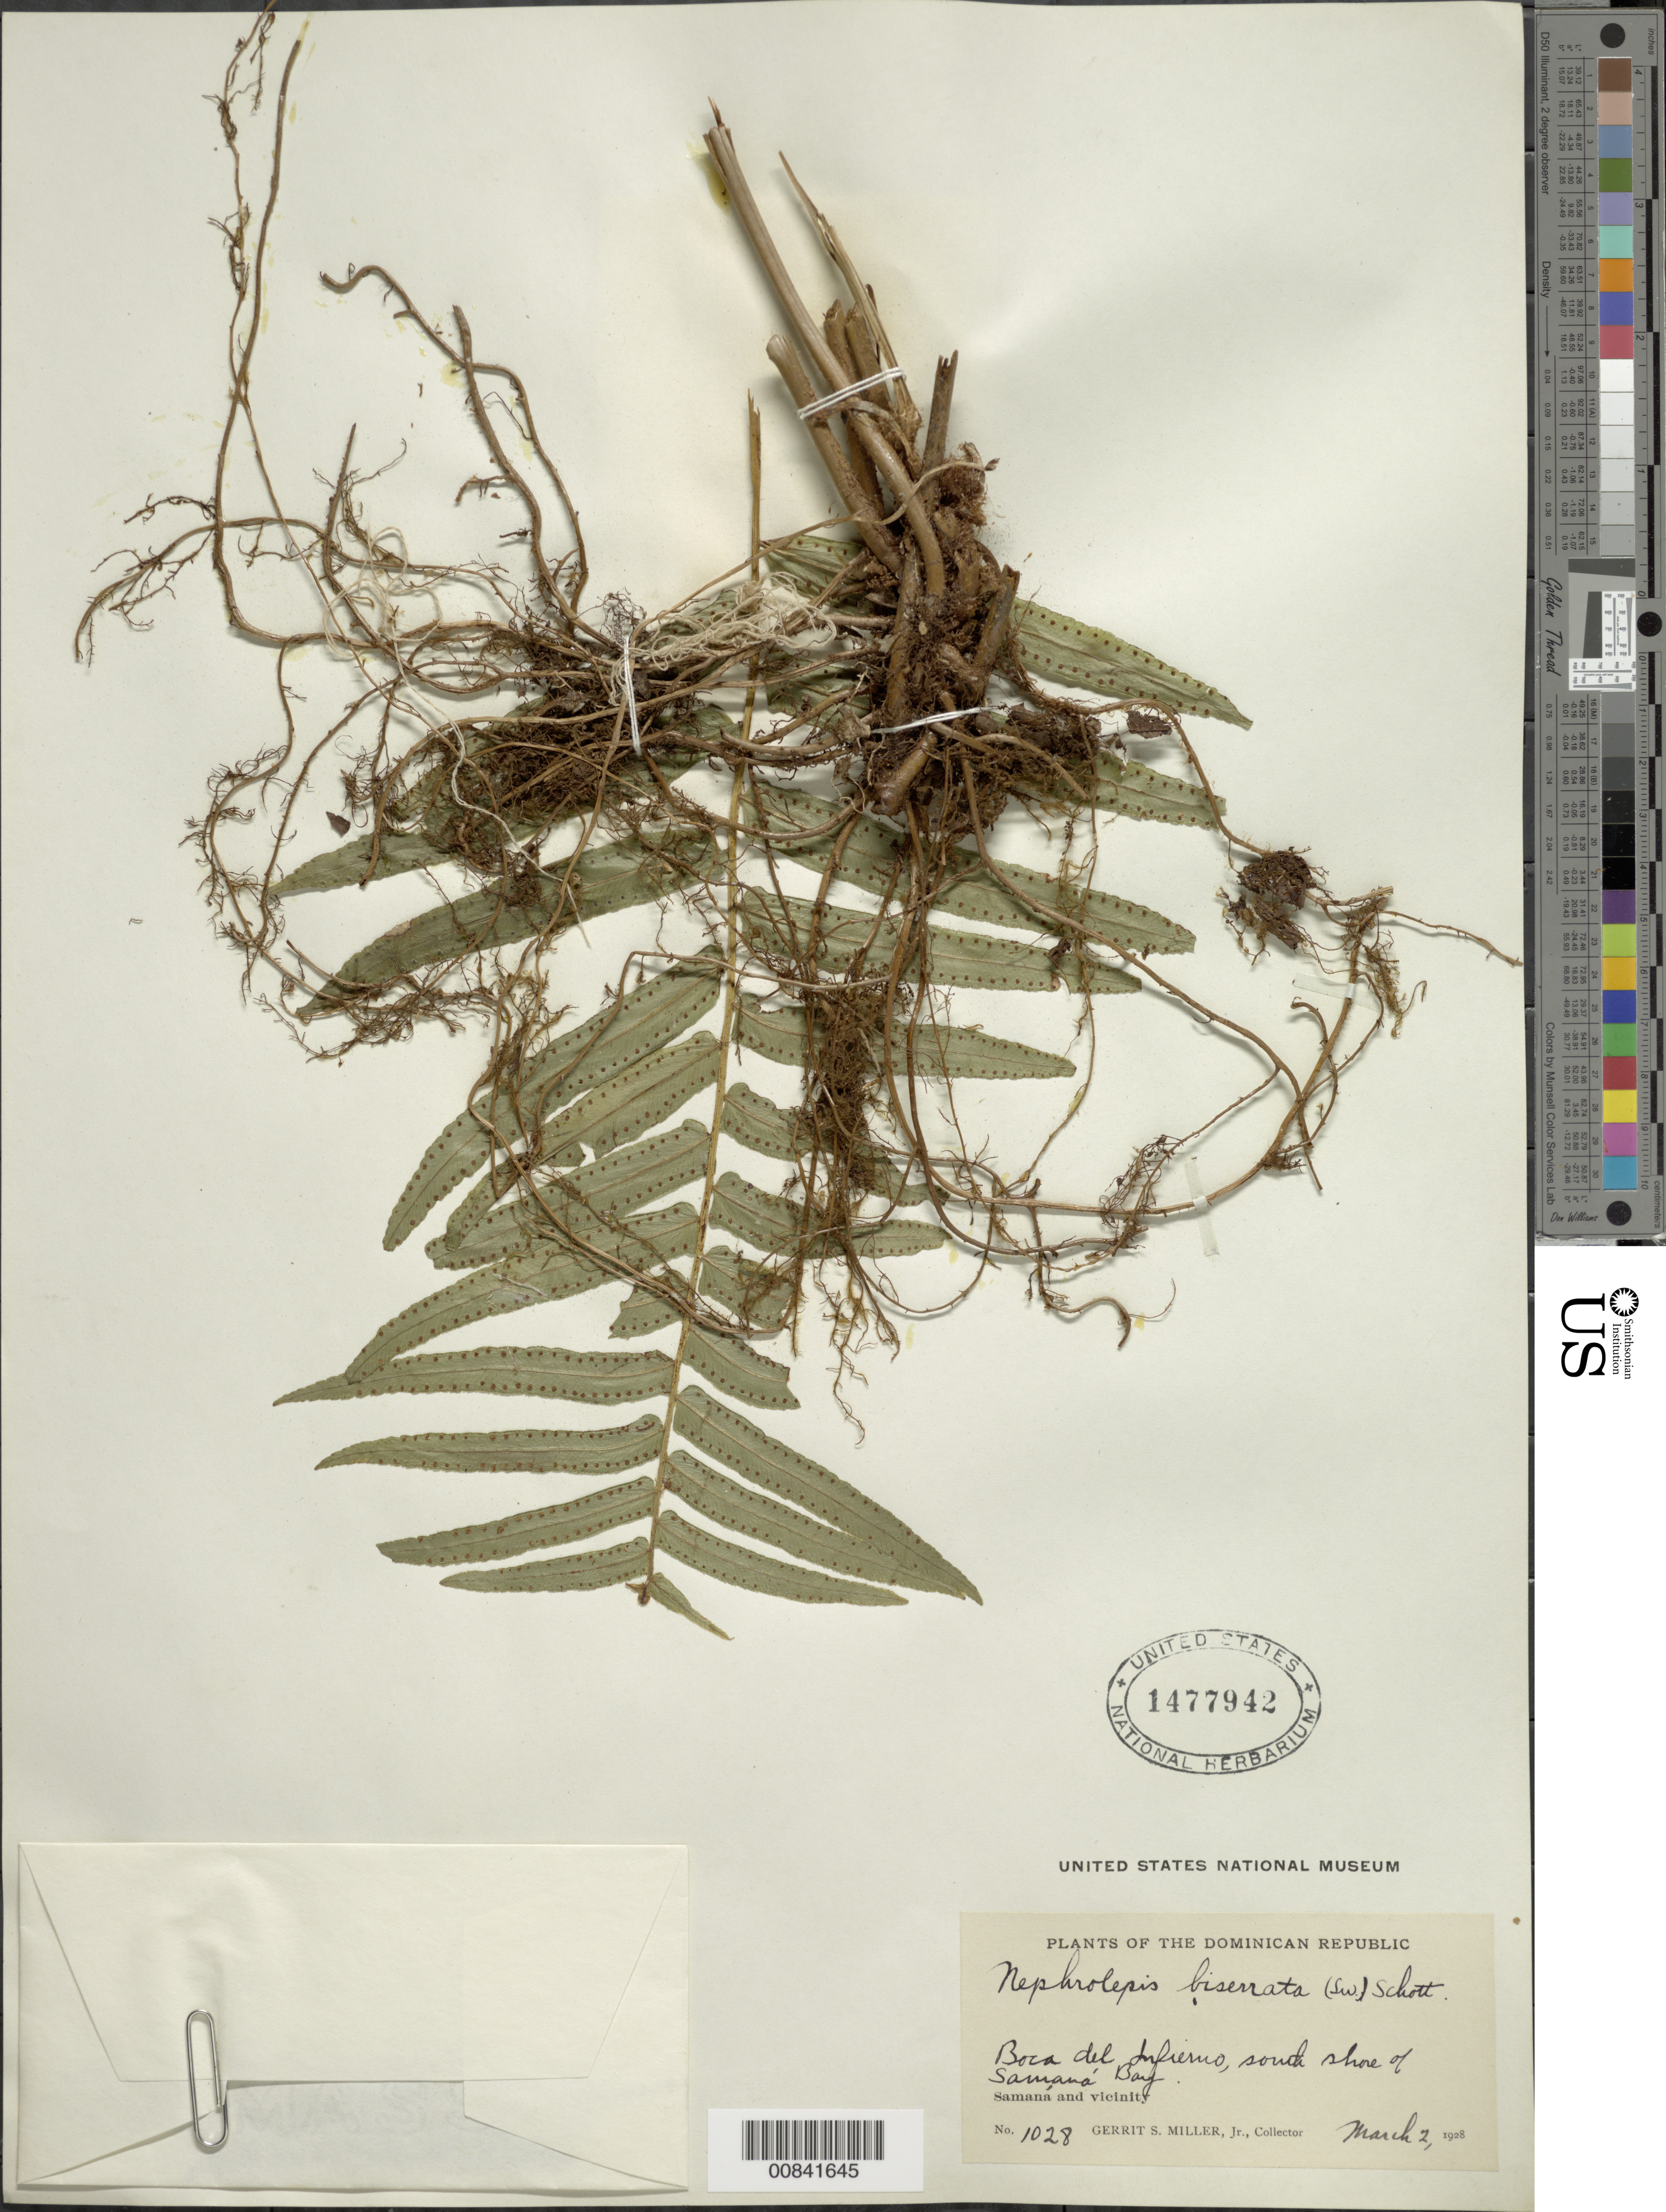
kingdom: Plantae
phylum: Tracheophyta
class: Polypodiopsida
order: Polypodiales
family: Nephrolepidaceae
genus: Nephrolepis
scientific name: Nephrolepis biserrata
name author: (Sw.) Schott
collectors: G. S. Miller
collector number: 1028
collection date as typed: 02 Mar 1928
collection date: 1928-03-02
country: Dominican Republic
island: Hispaniola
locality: Boca del Infierno, S shore of Samaná Bay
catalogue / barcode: US 1477942